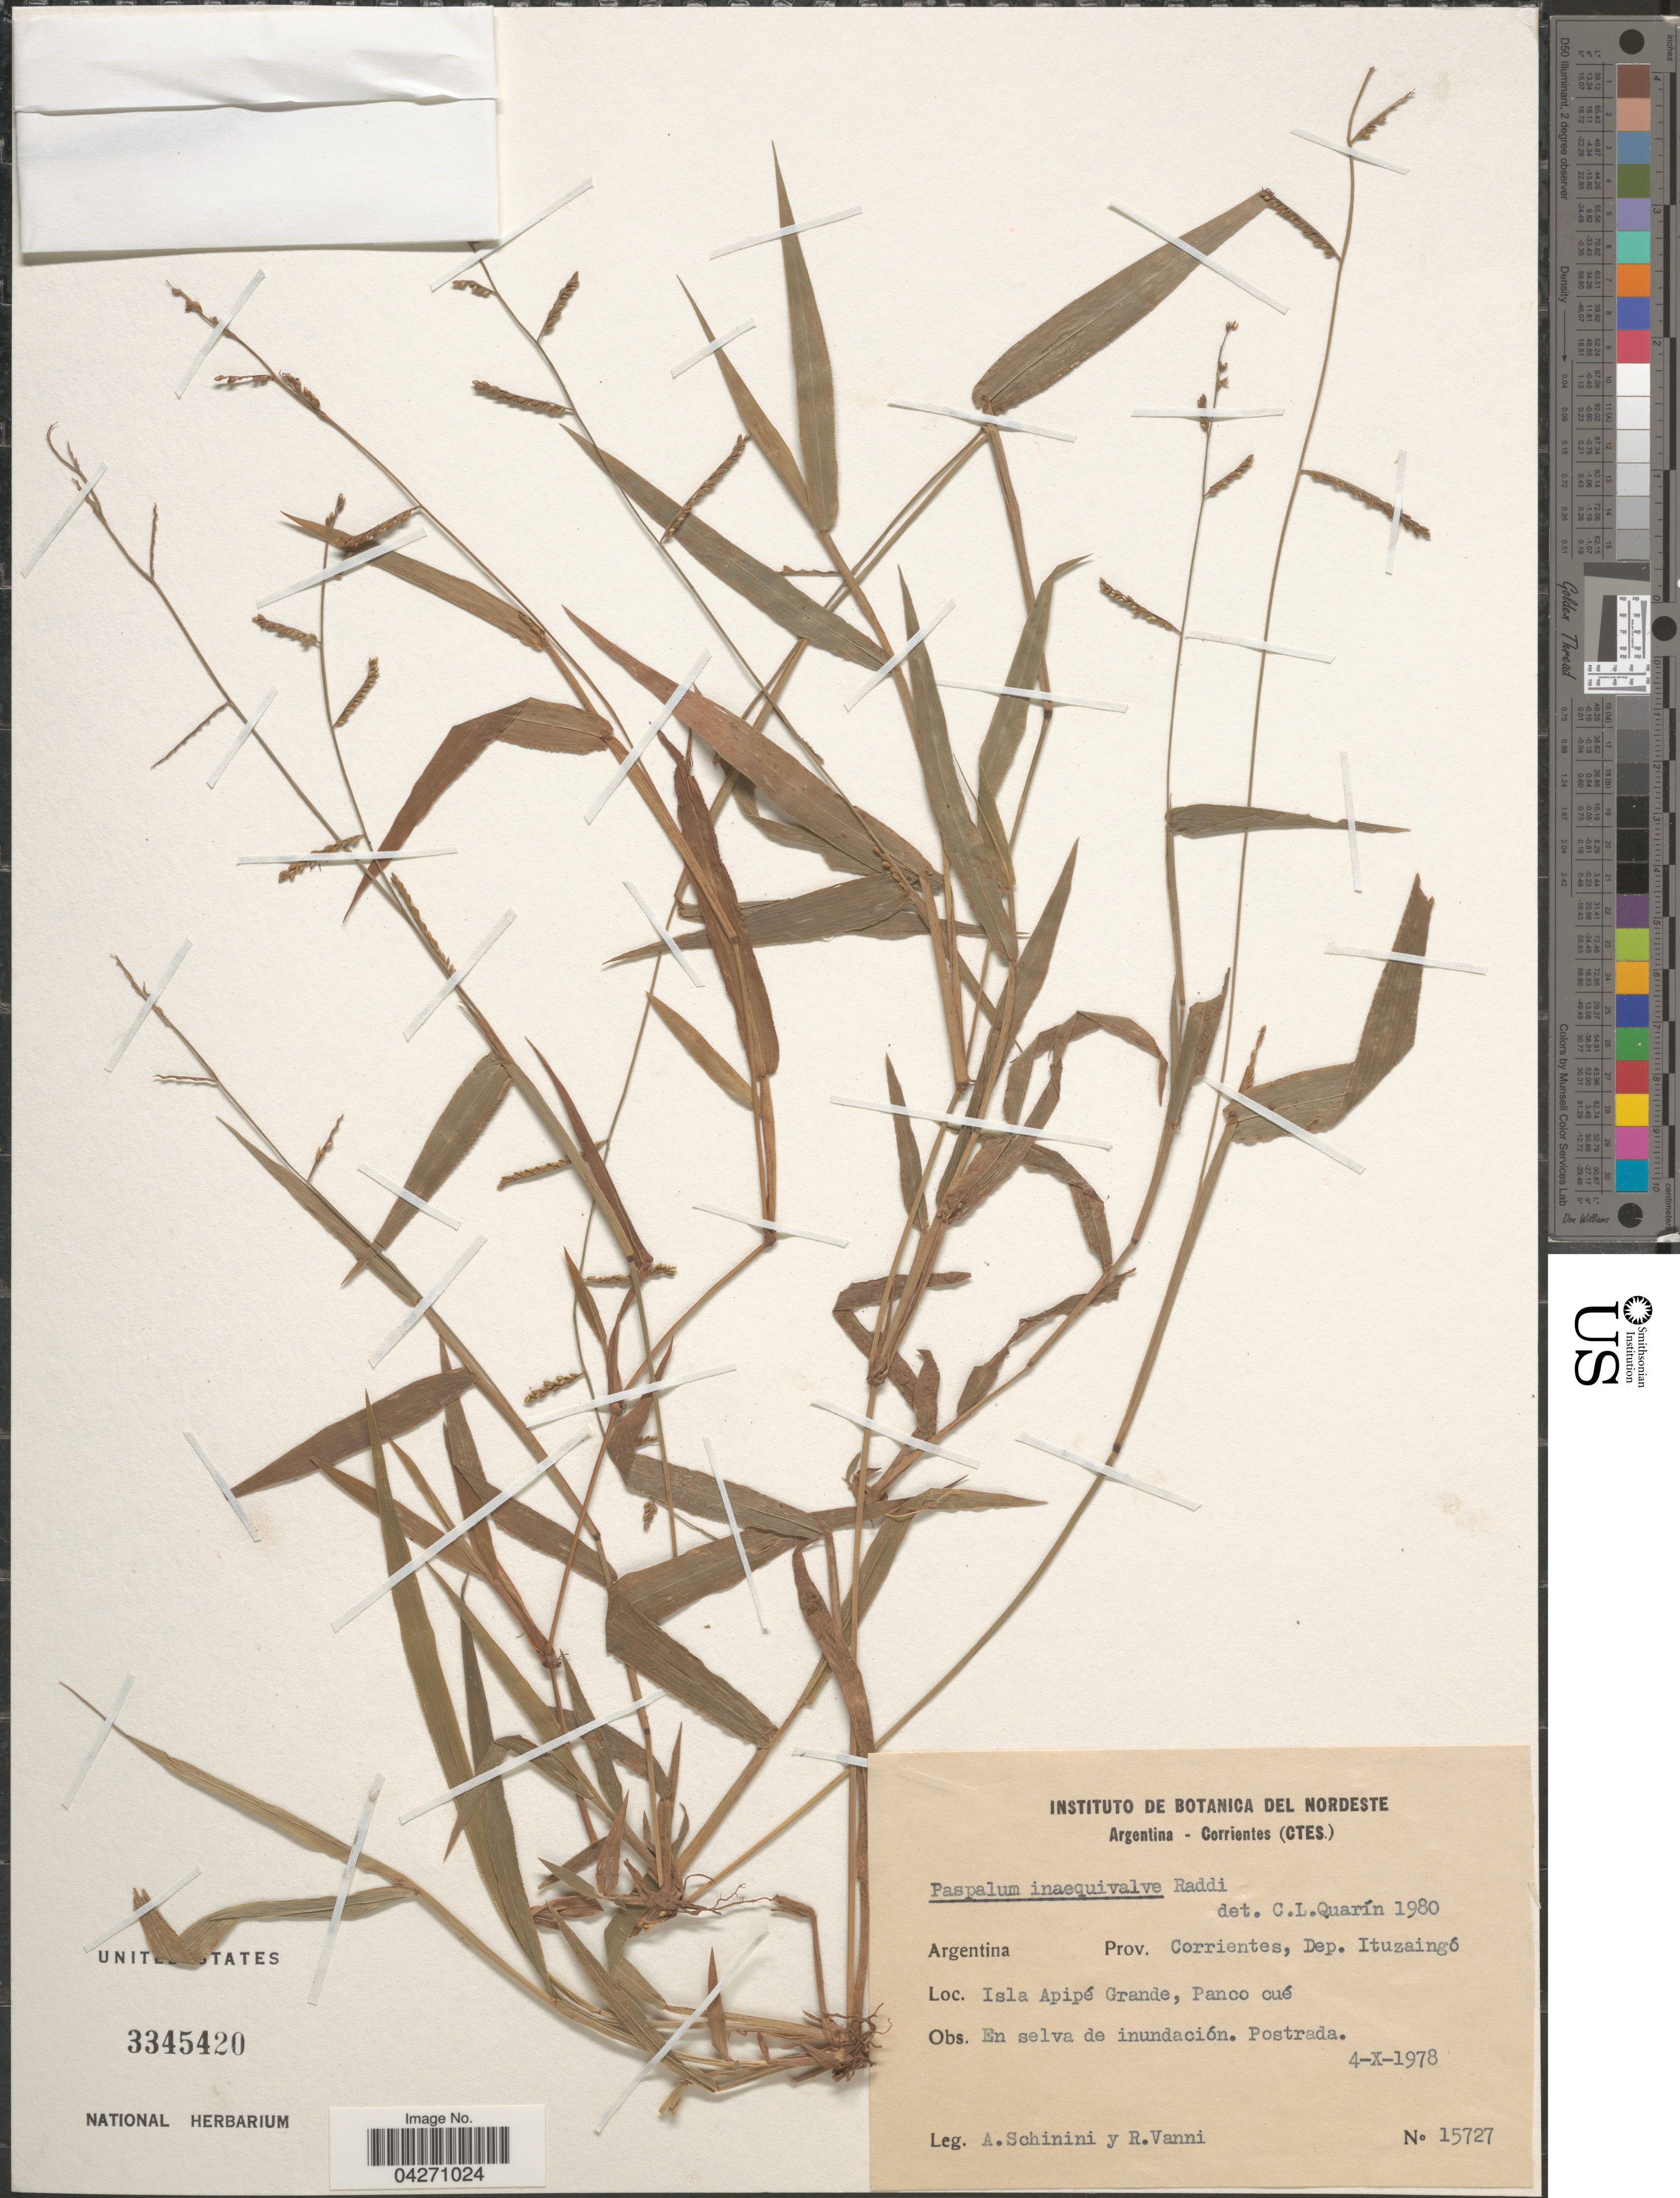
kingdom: Plantae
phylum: Tracheophyta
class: Liliopsida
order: Poales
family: Poaceae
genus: Paspalum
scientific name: Paspalum inaequivalve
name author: Raddi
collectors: A. Schinini & R. Vanni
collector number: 15727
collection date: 1978-10-04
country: Argentina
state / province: Corrientes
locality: Dep. Ituzaingó. Isla Apipé Grande, Panco cué.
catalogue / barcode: US 3345420